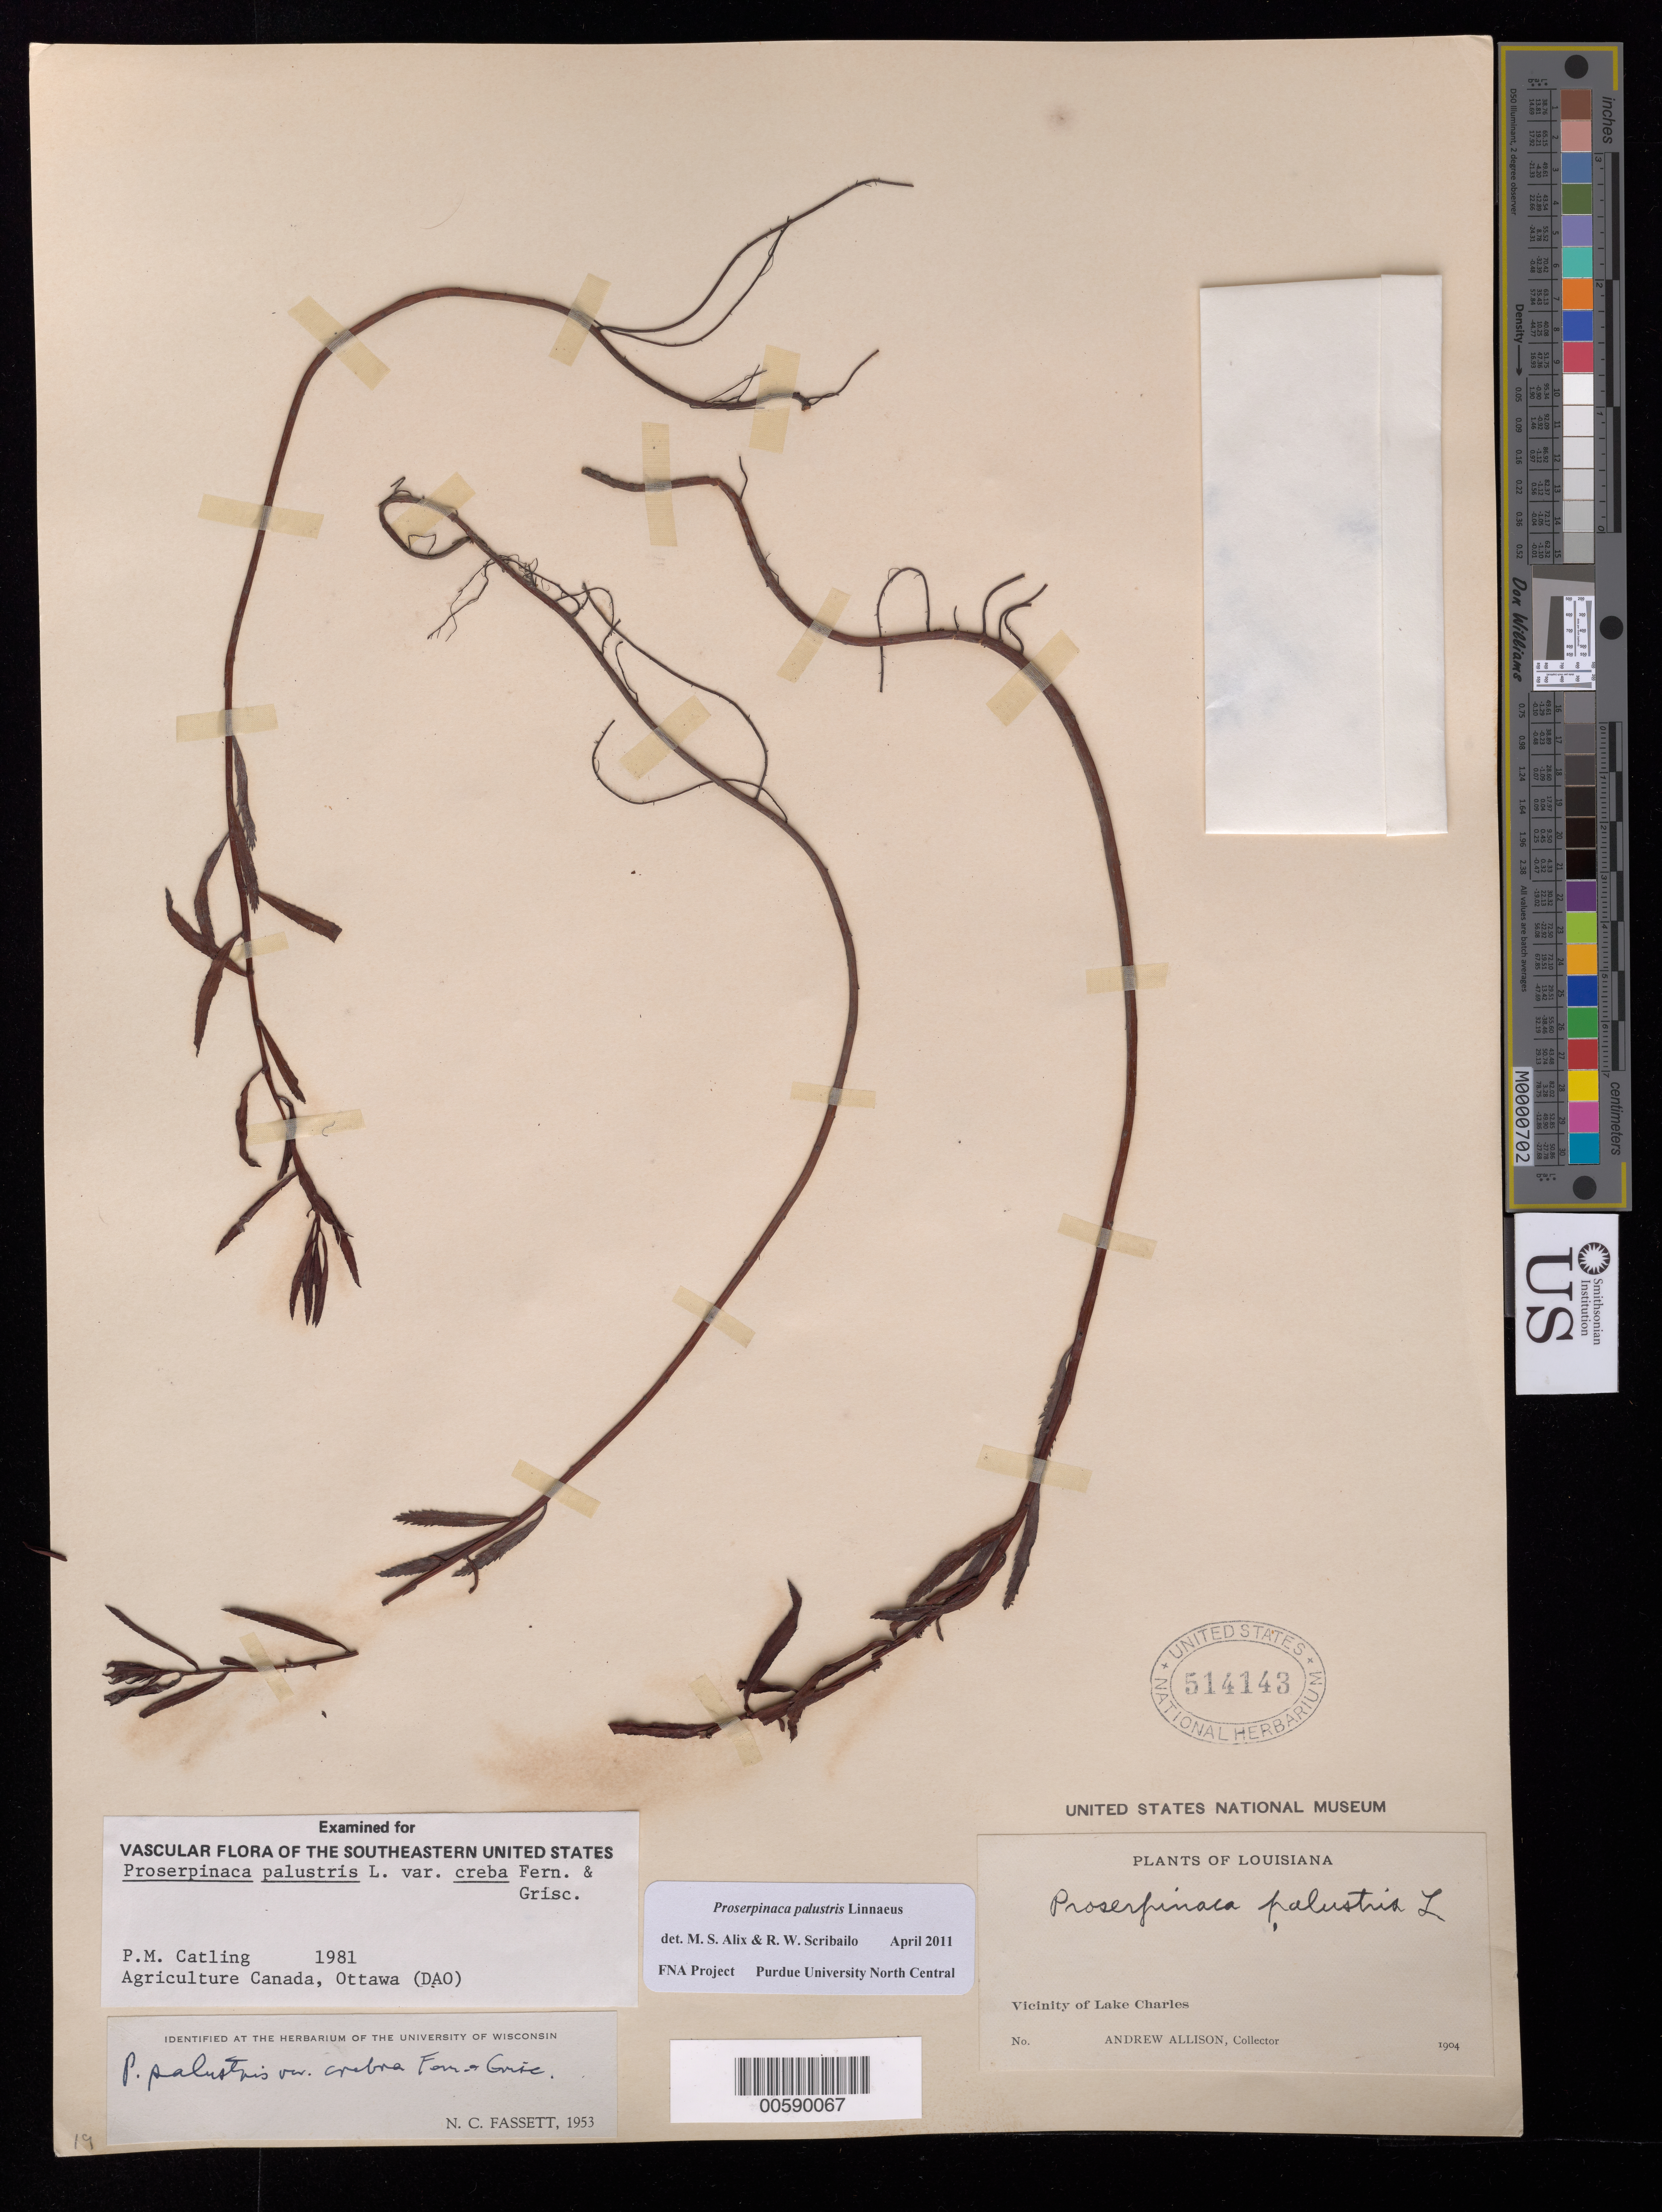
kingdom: Plantae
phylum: Tracheophyta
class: Magnoliopsida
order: Saxifragales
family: Haloragaceae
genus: Proserpinaca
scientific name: Proserpinaca palustris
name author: L.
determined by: Scribailo, R. W.; Alix, M. S.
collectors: A. Allison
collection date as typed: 1904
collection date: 1904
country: United States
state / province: Louisiana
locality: Lake Charles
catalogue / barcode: US 514143